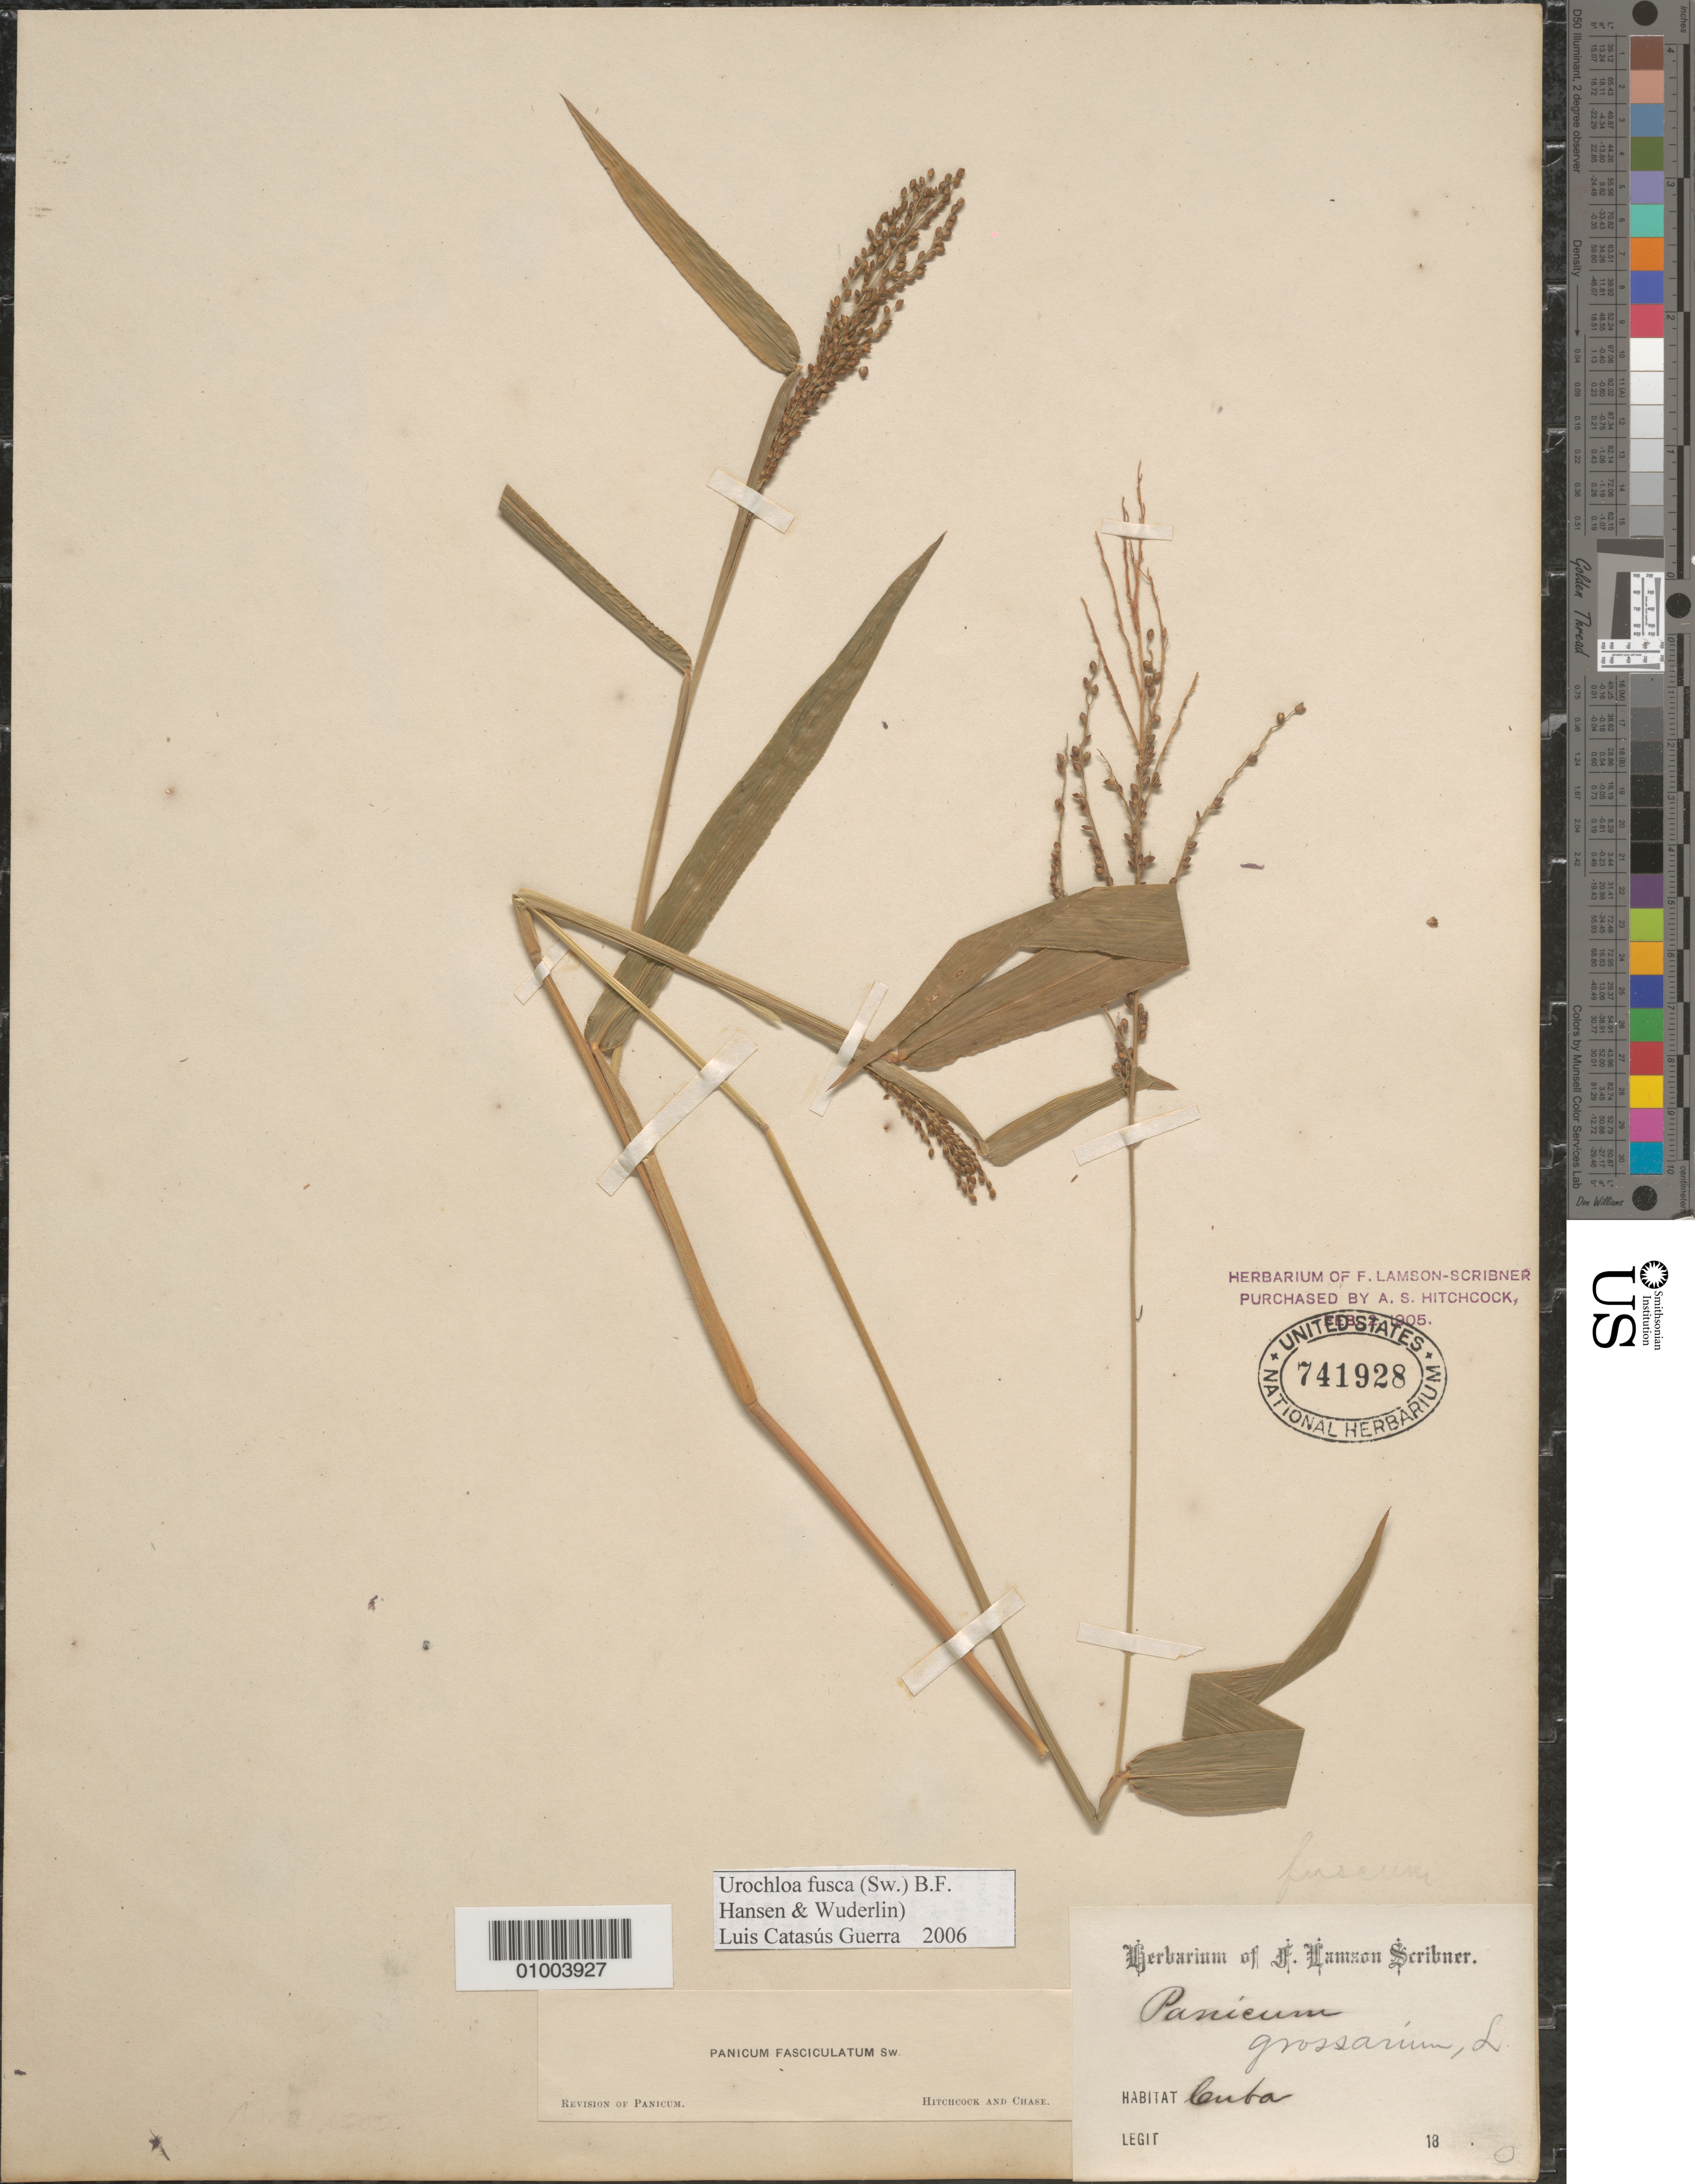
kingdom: Plantae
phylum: Tracheophyta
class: Liliopsida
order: Poales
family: Poaceae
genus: Urochloa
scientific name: Urochloa fusca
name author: (Sw.) B.F. Hansen & Wunderlin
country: Cuba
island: Cuba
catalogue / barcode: US 741928